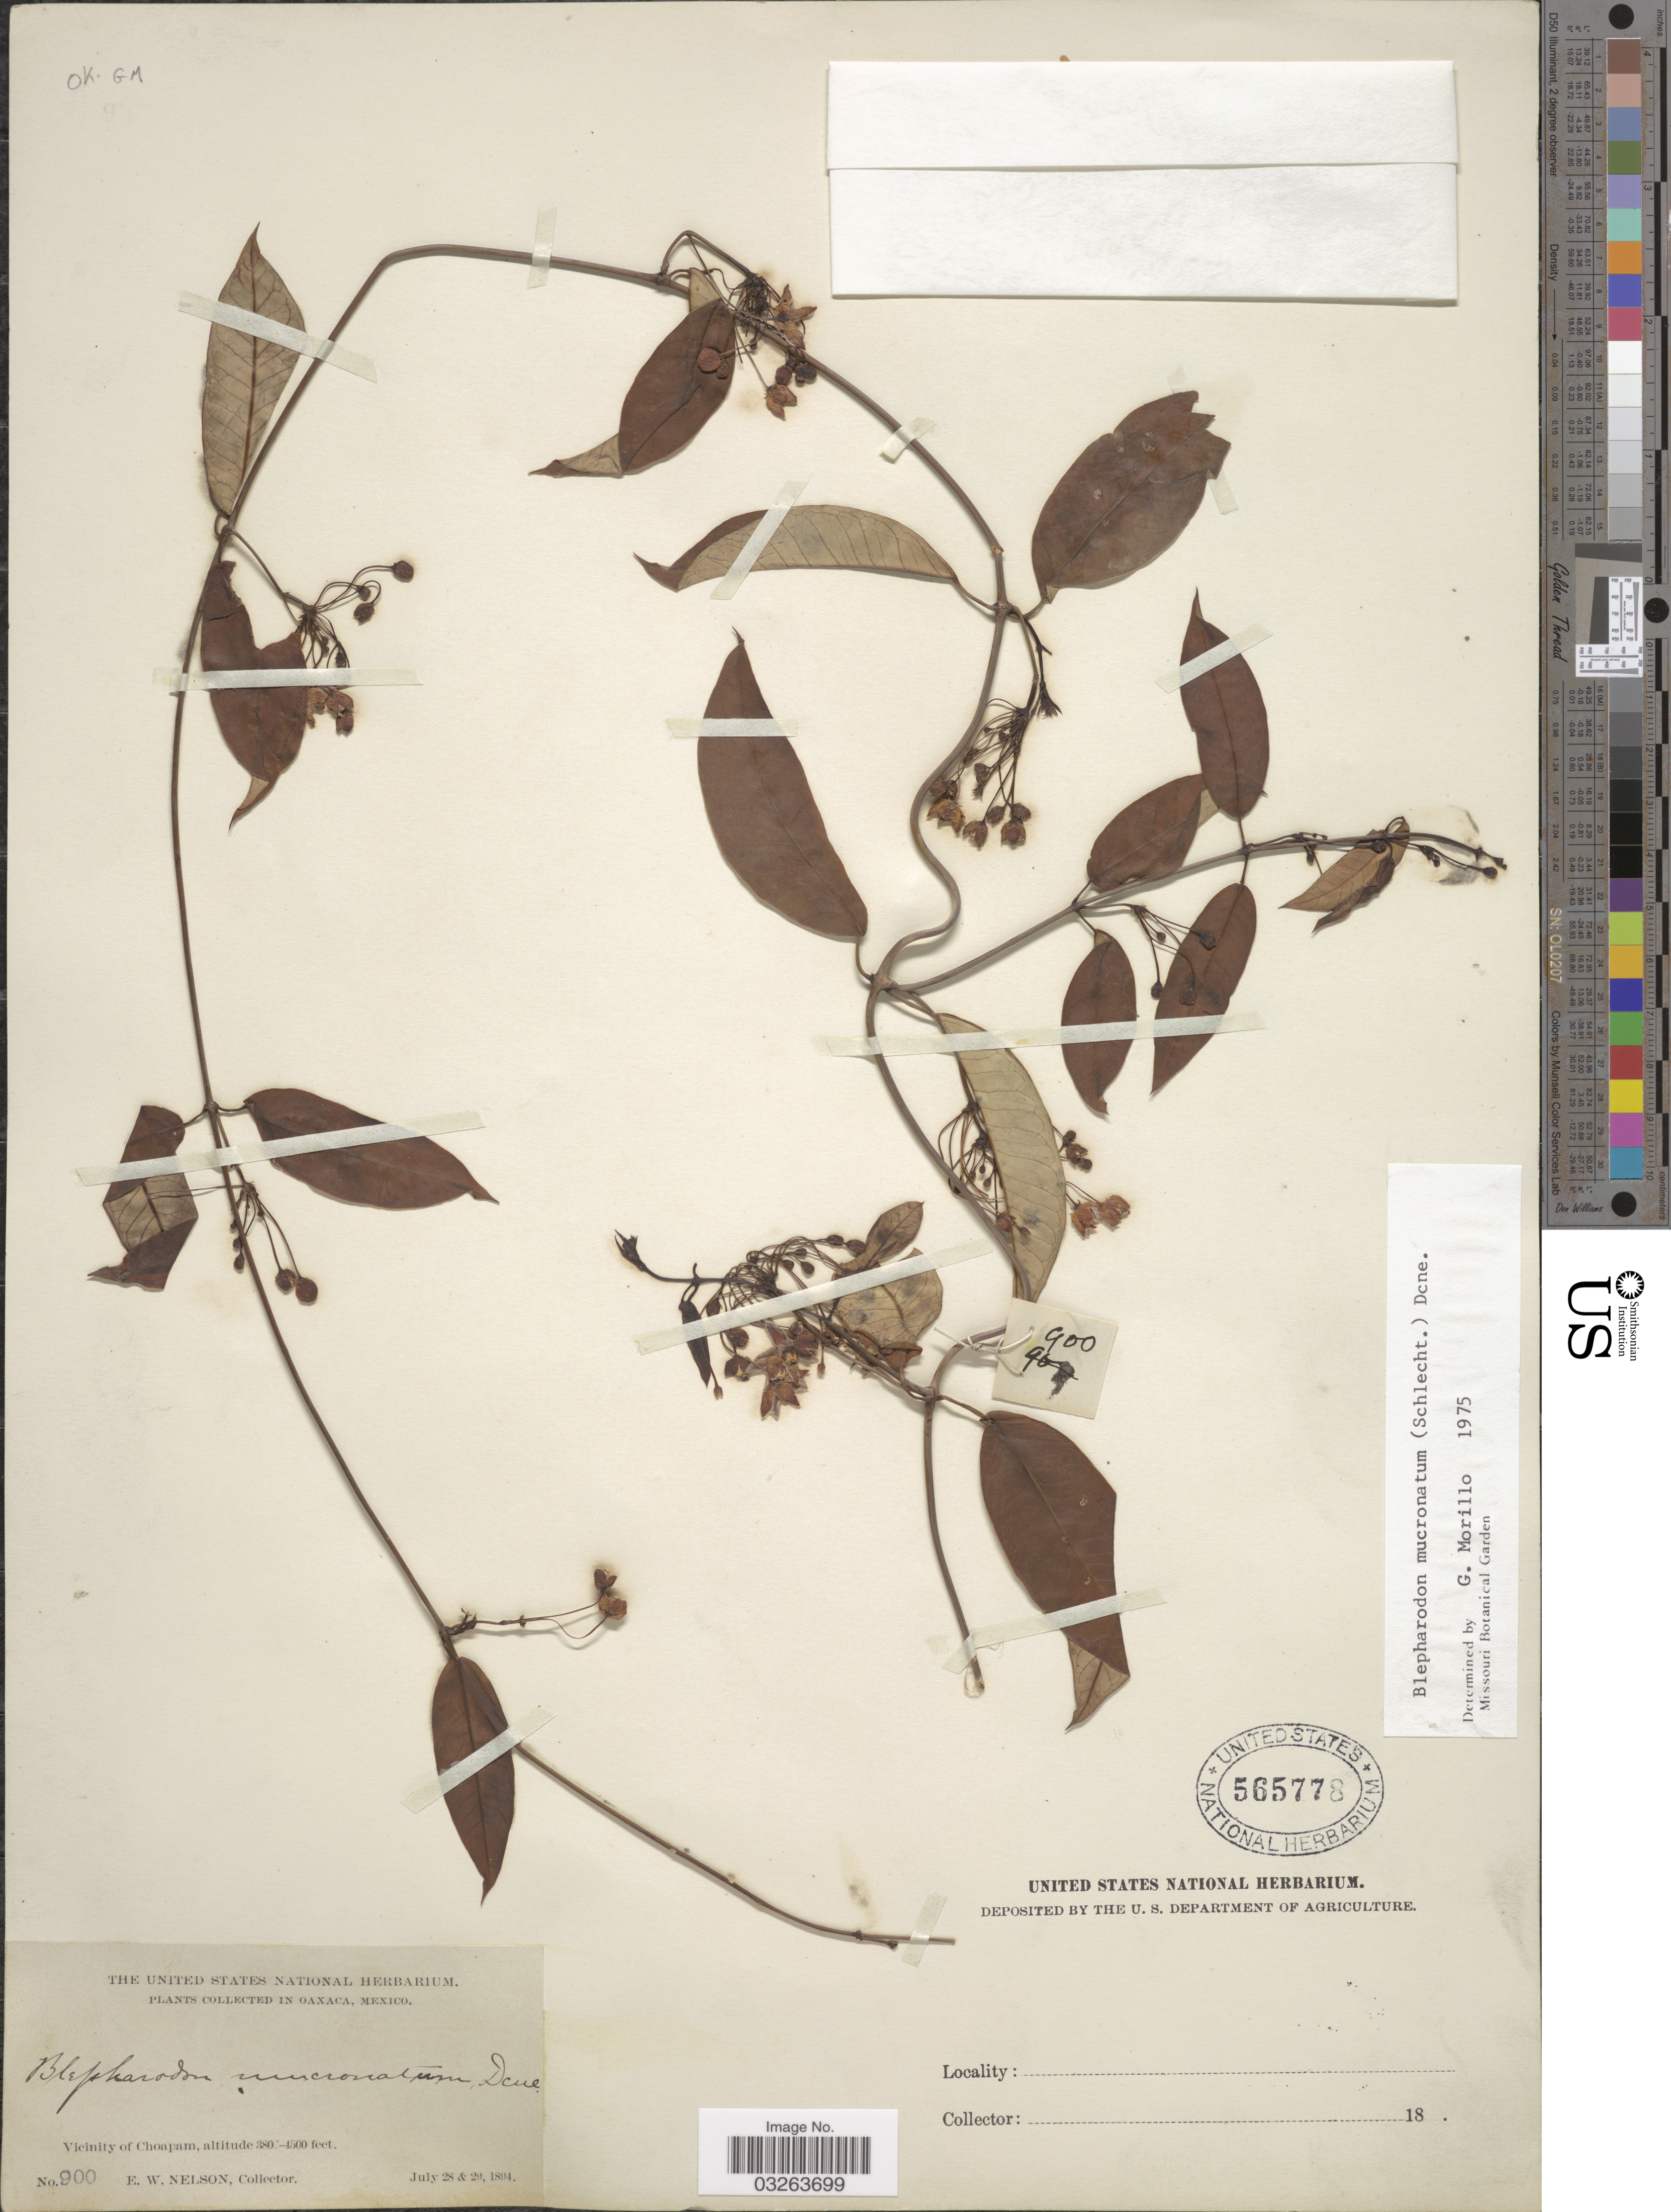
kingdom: Plantae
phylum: Tracheophyta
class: Magnoliopsida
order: Gentianales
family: Apocynaceae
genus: Blepharodon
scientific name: Blepharodon mucronatum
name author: (Schltdl.) Decne.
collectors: E. W. Nelson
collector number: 900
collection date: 1894-07-28/1894-07-29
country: Mexico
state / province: Oaxaca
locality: Vicinity of Choapam.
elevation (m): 116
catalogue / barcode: US 565778